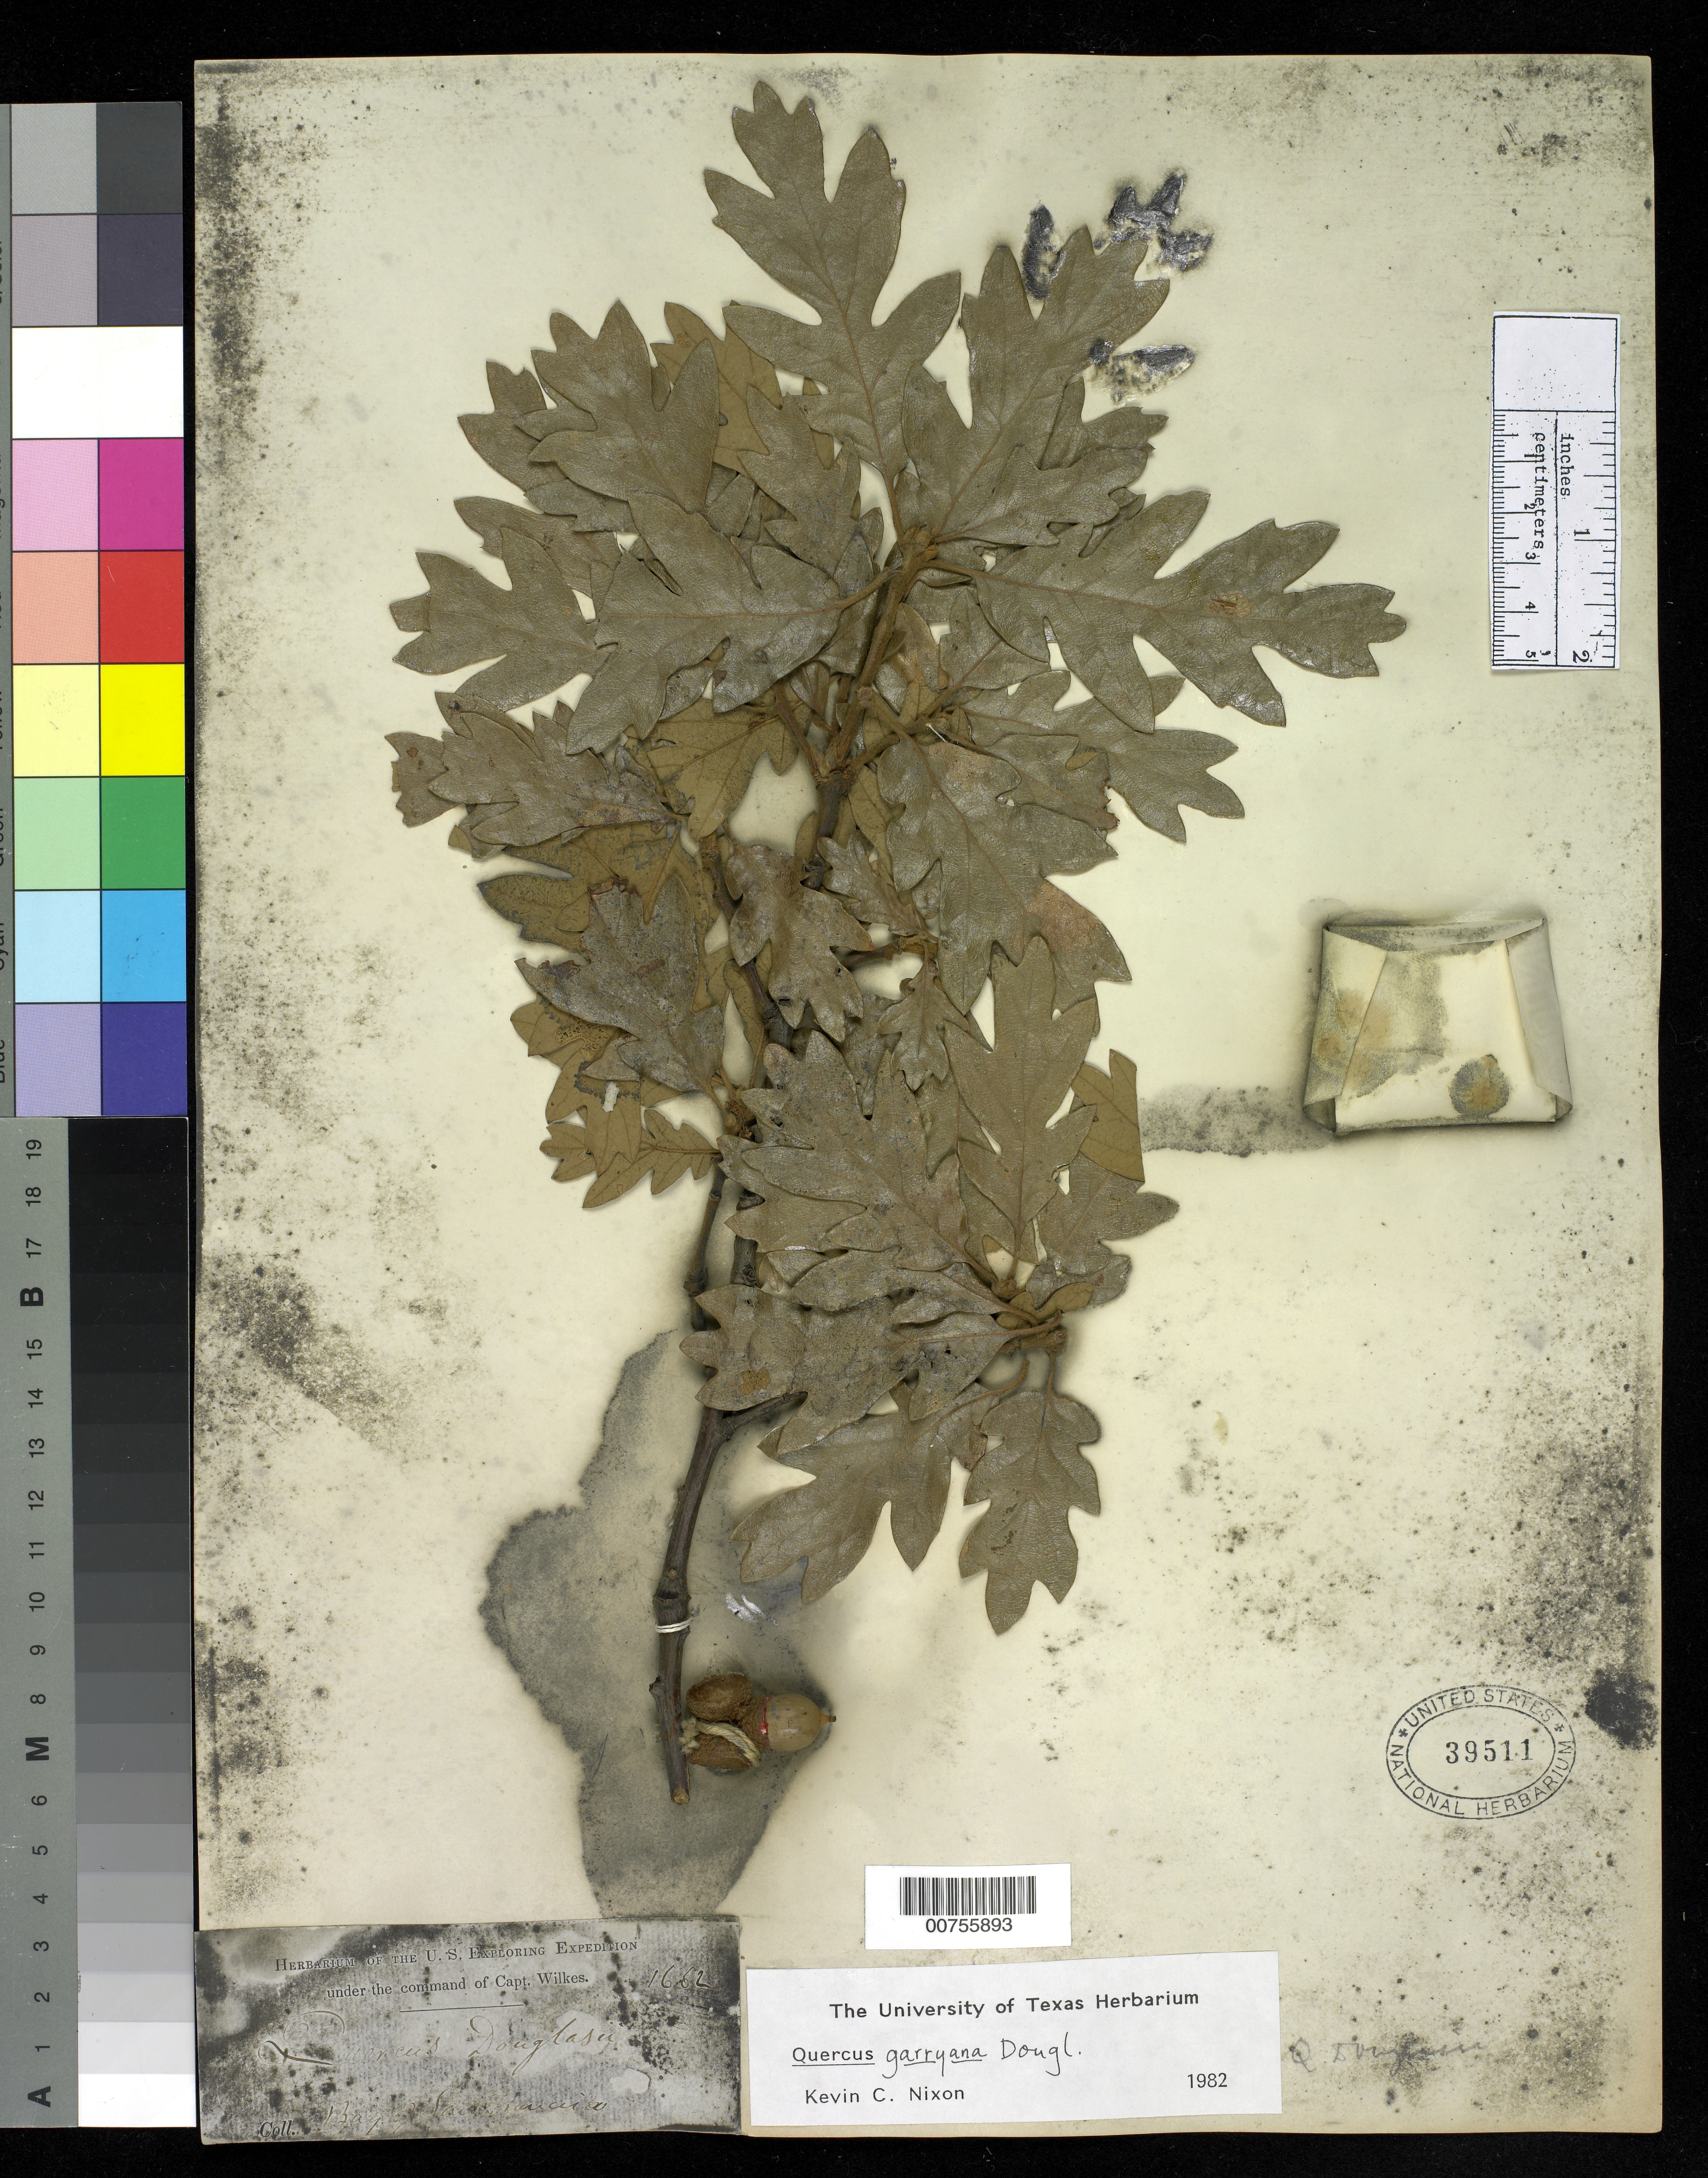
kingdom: Plantae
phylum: Tracheophyta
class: Magnoliopsida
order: Fagales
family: Fagaceae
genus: Quercus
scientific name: Quercus garryana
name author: Douglas ex Hook.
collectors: Wilkes Explor. Exped.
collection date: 1838/1842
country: United States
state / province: California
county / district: San Francisco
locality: Bay of San Francisco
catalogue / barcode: US 39511